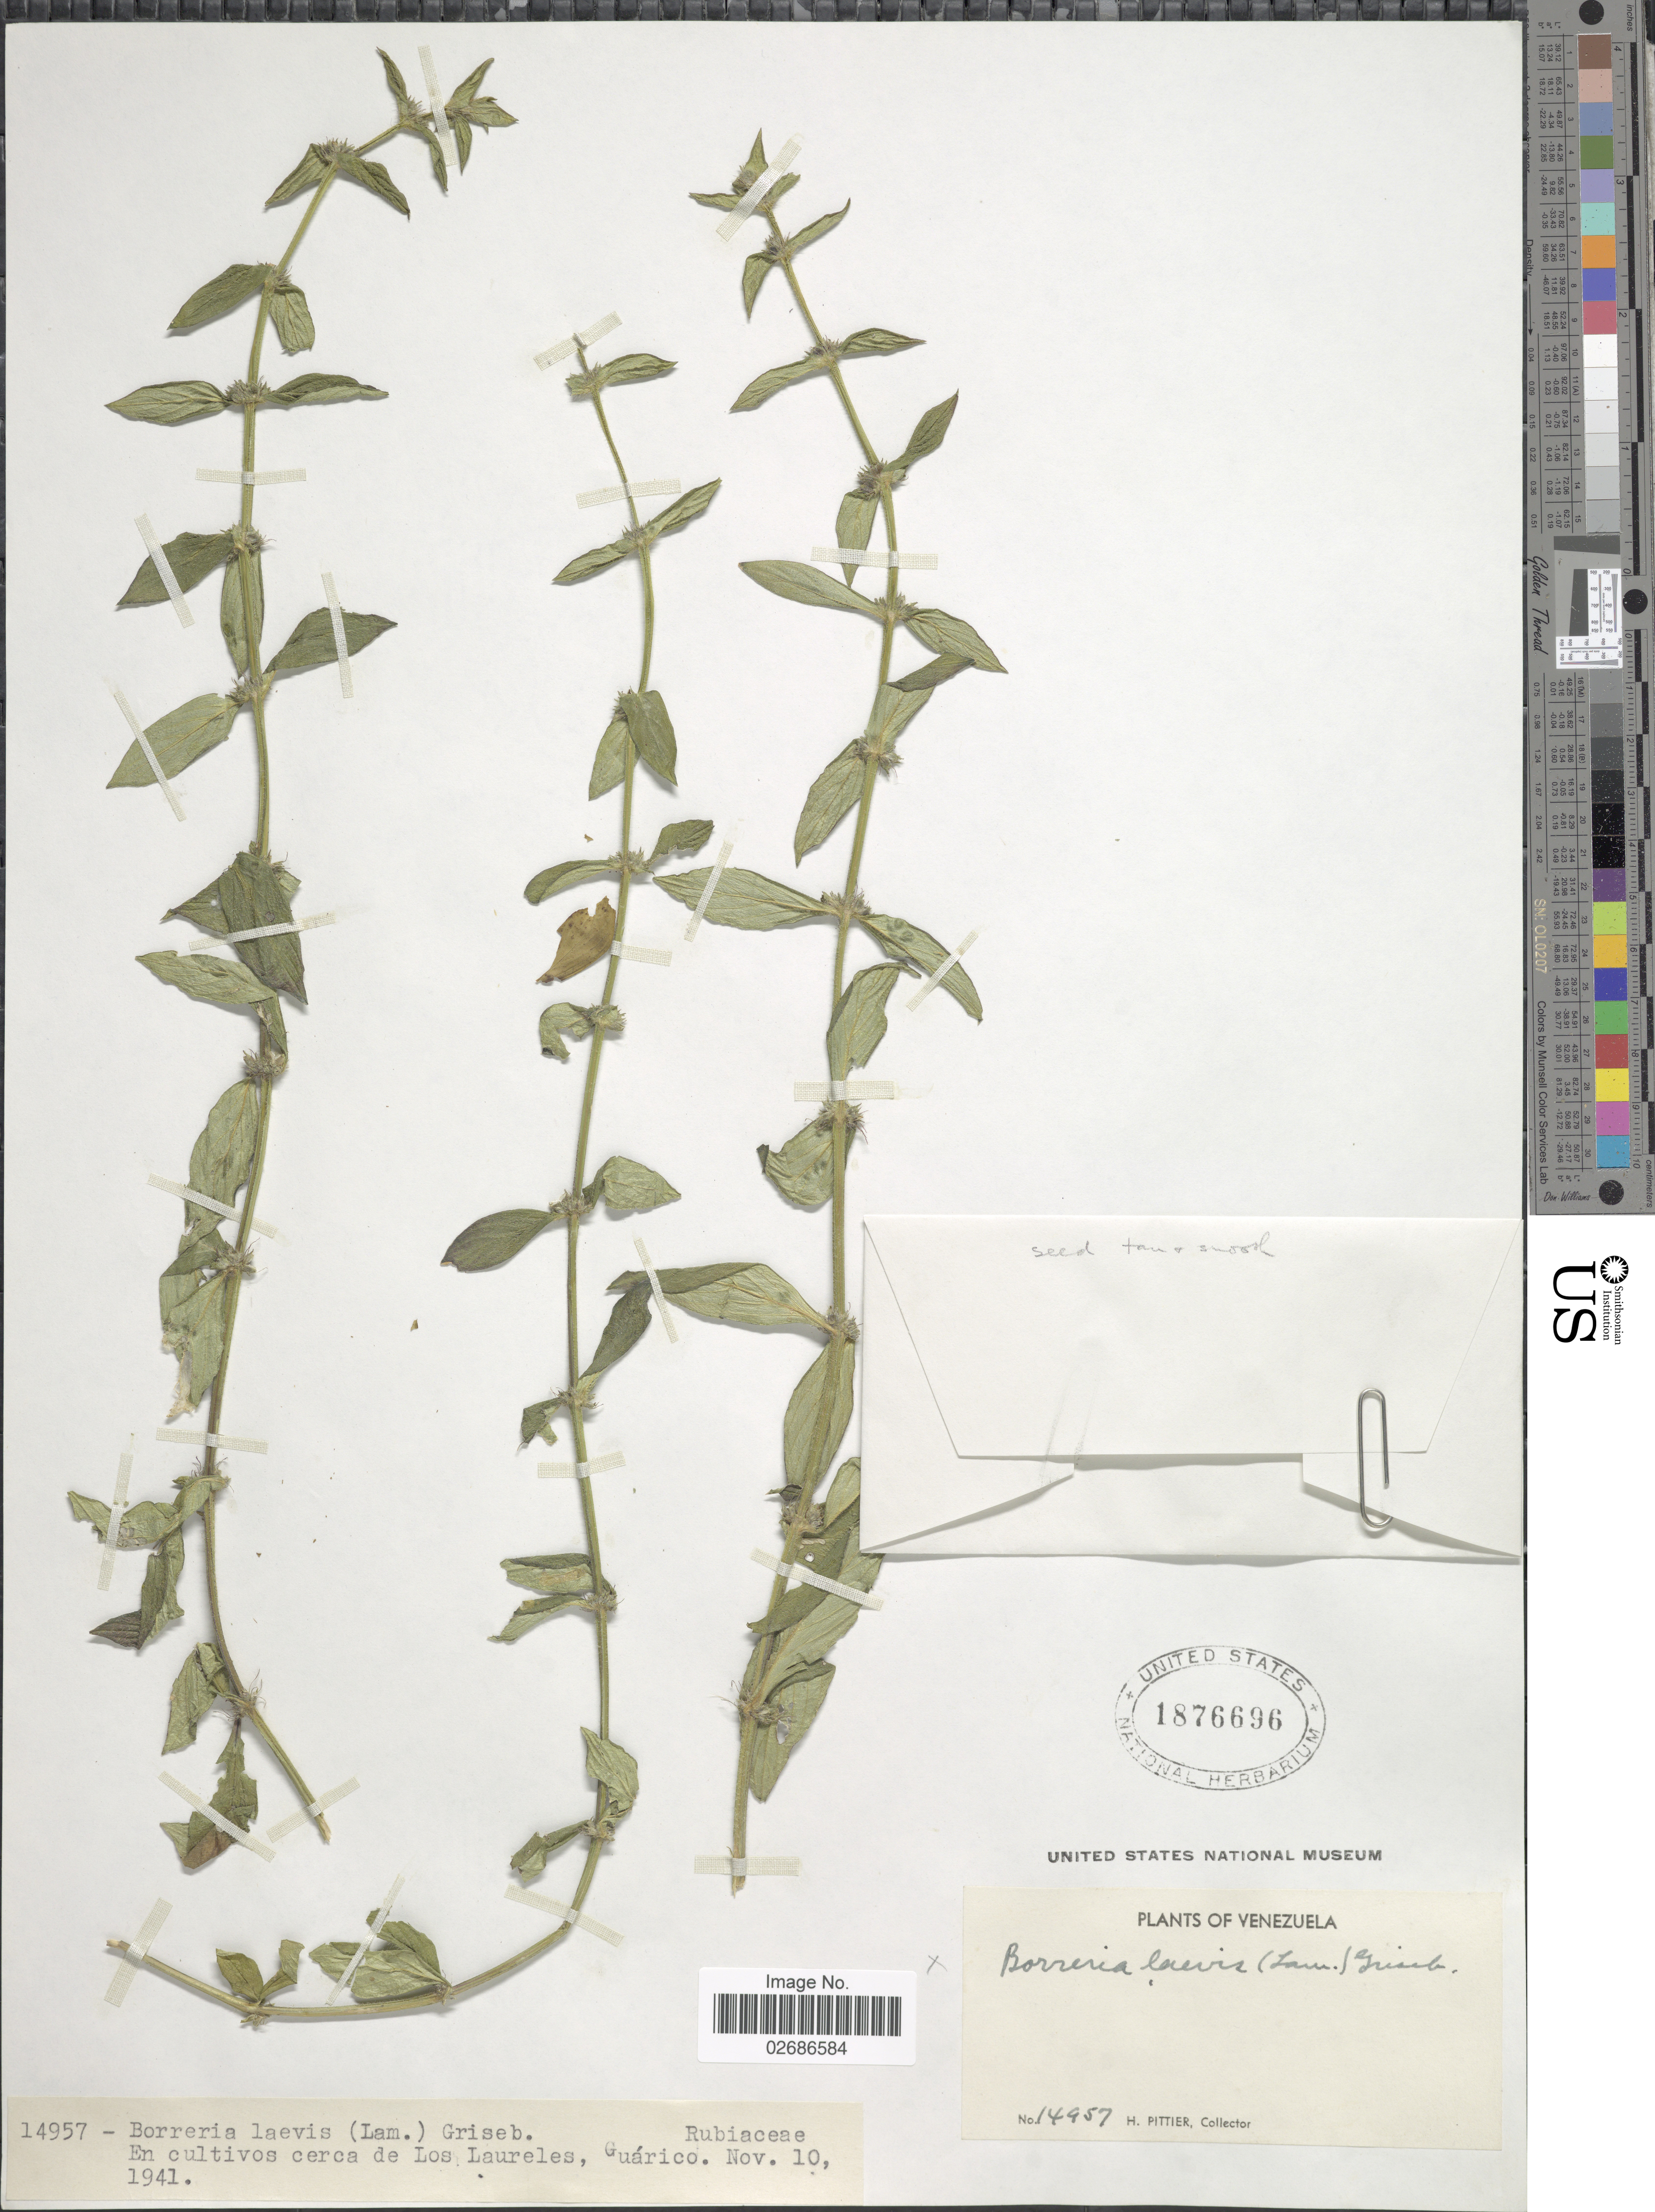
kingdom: Plantae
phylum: Tracheophyta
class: Magnoliopsida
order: Gentianales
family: Rubiaceae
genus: Borreria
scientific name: Borreria latifolia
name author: (Aubl.) K. Schum.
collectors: H. F. Pittier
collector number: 14957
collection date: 1941-11-10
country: Venezuela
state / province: Guárico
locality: En cultivos cerca de Los Laureles, Guarico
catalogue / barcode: US 1876696